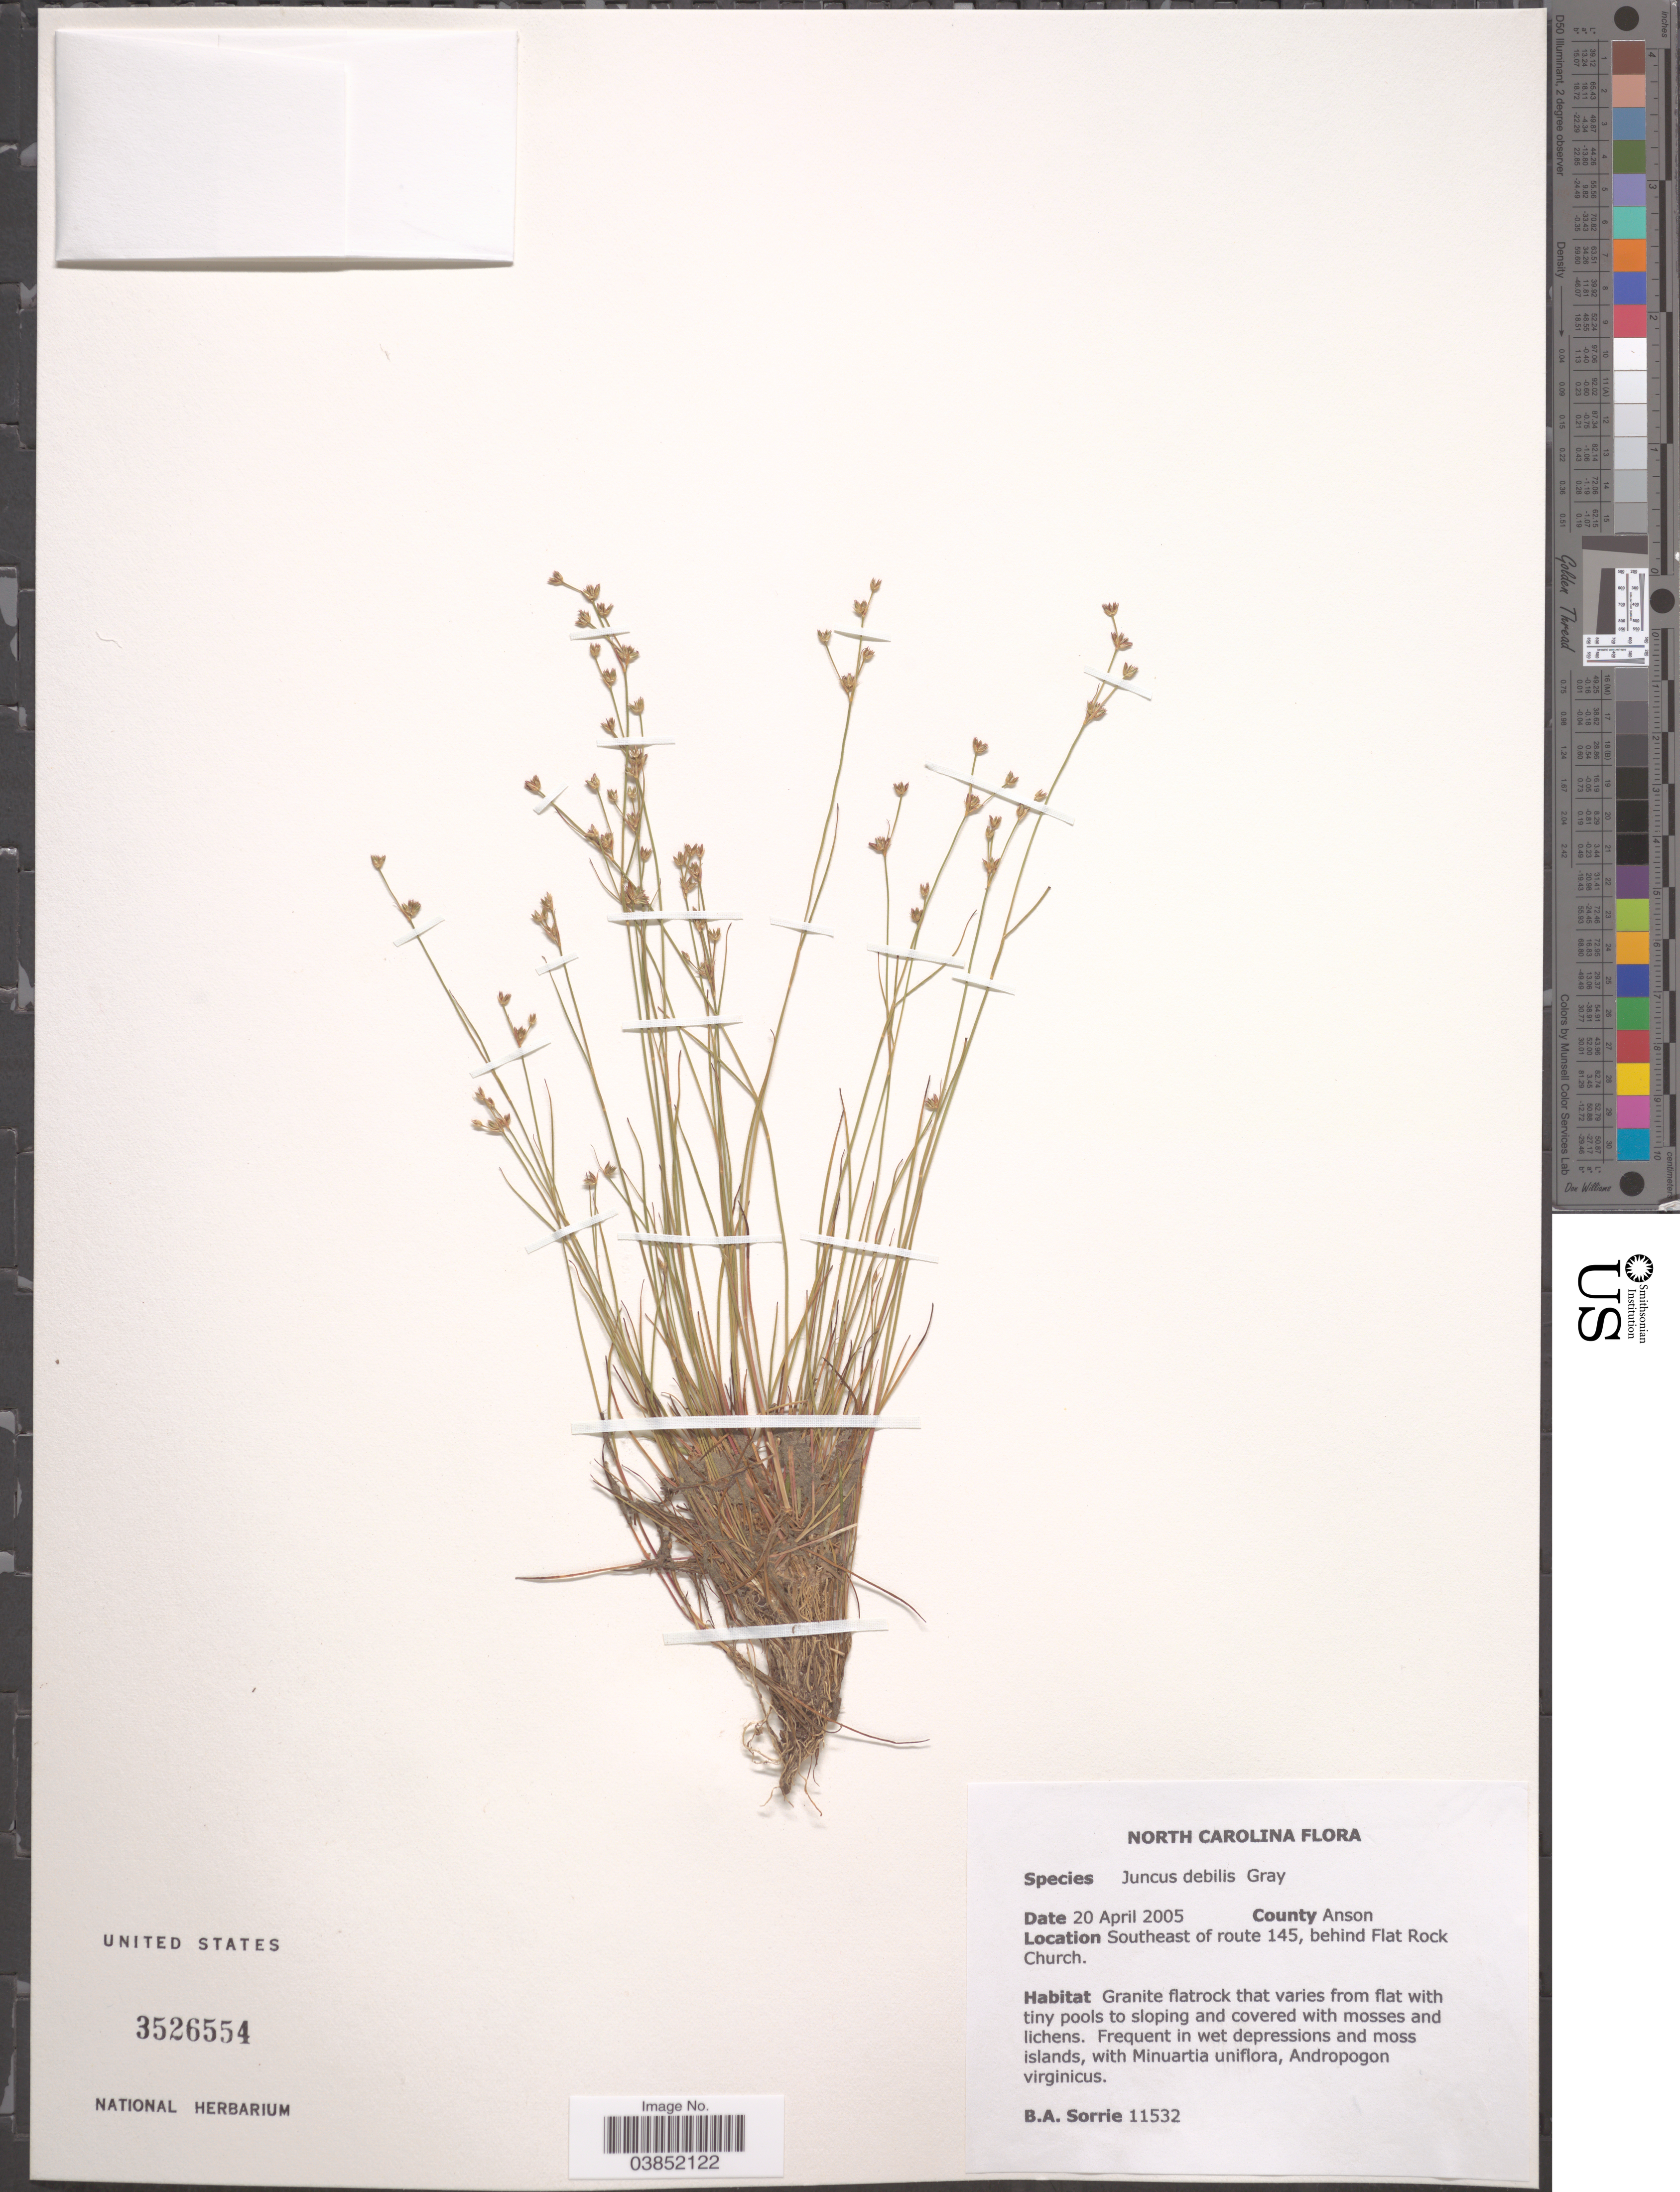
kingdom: Plantae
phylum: Tracheophyta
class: Liliopsida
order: Poales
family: Juncaceae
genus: Juncus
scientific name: Juncus debilis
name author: A. Gray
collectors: B. Sorrie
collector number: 11532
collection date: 2005-04-20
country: United States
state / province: North Carolina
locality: Southeast of route 145, behind Flat Rock Church.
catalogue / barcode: US 3526554